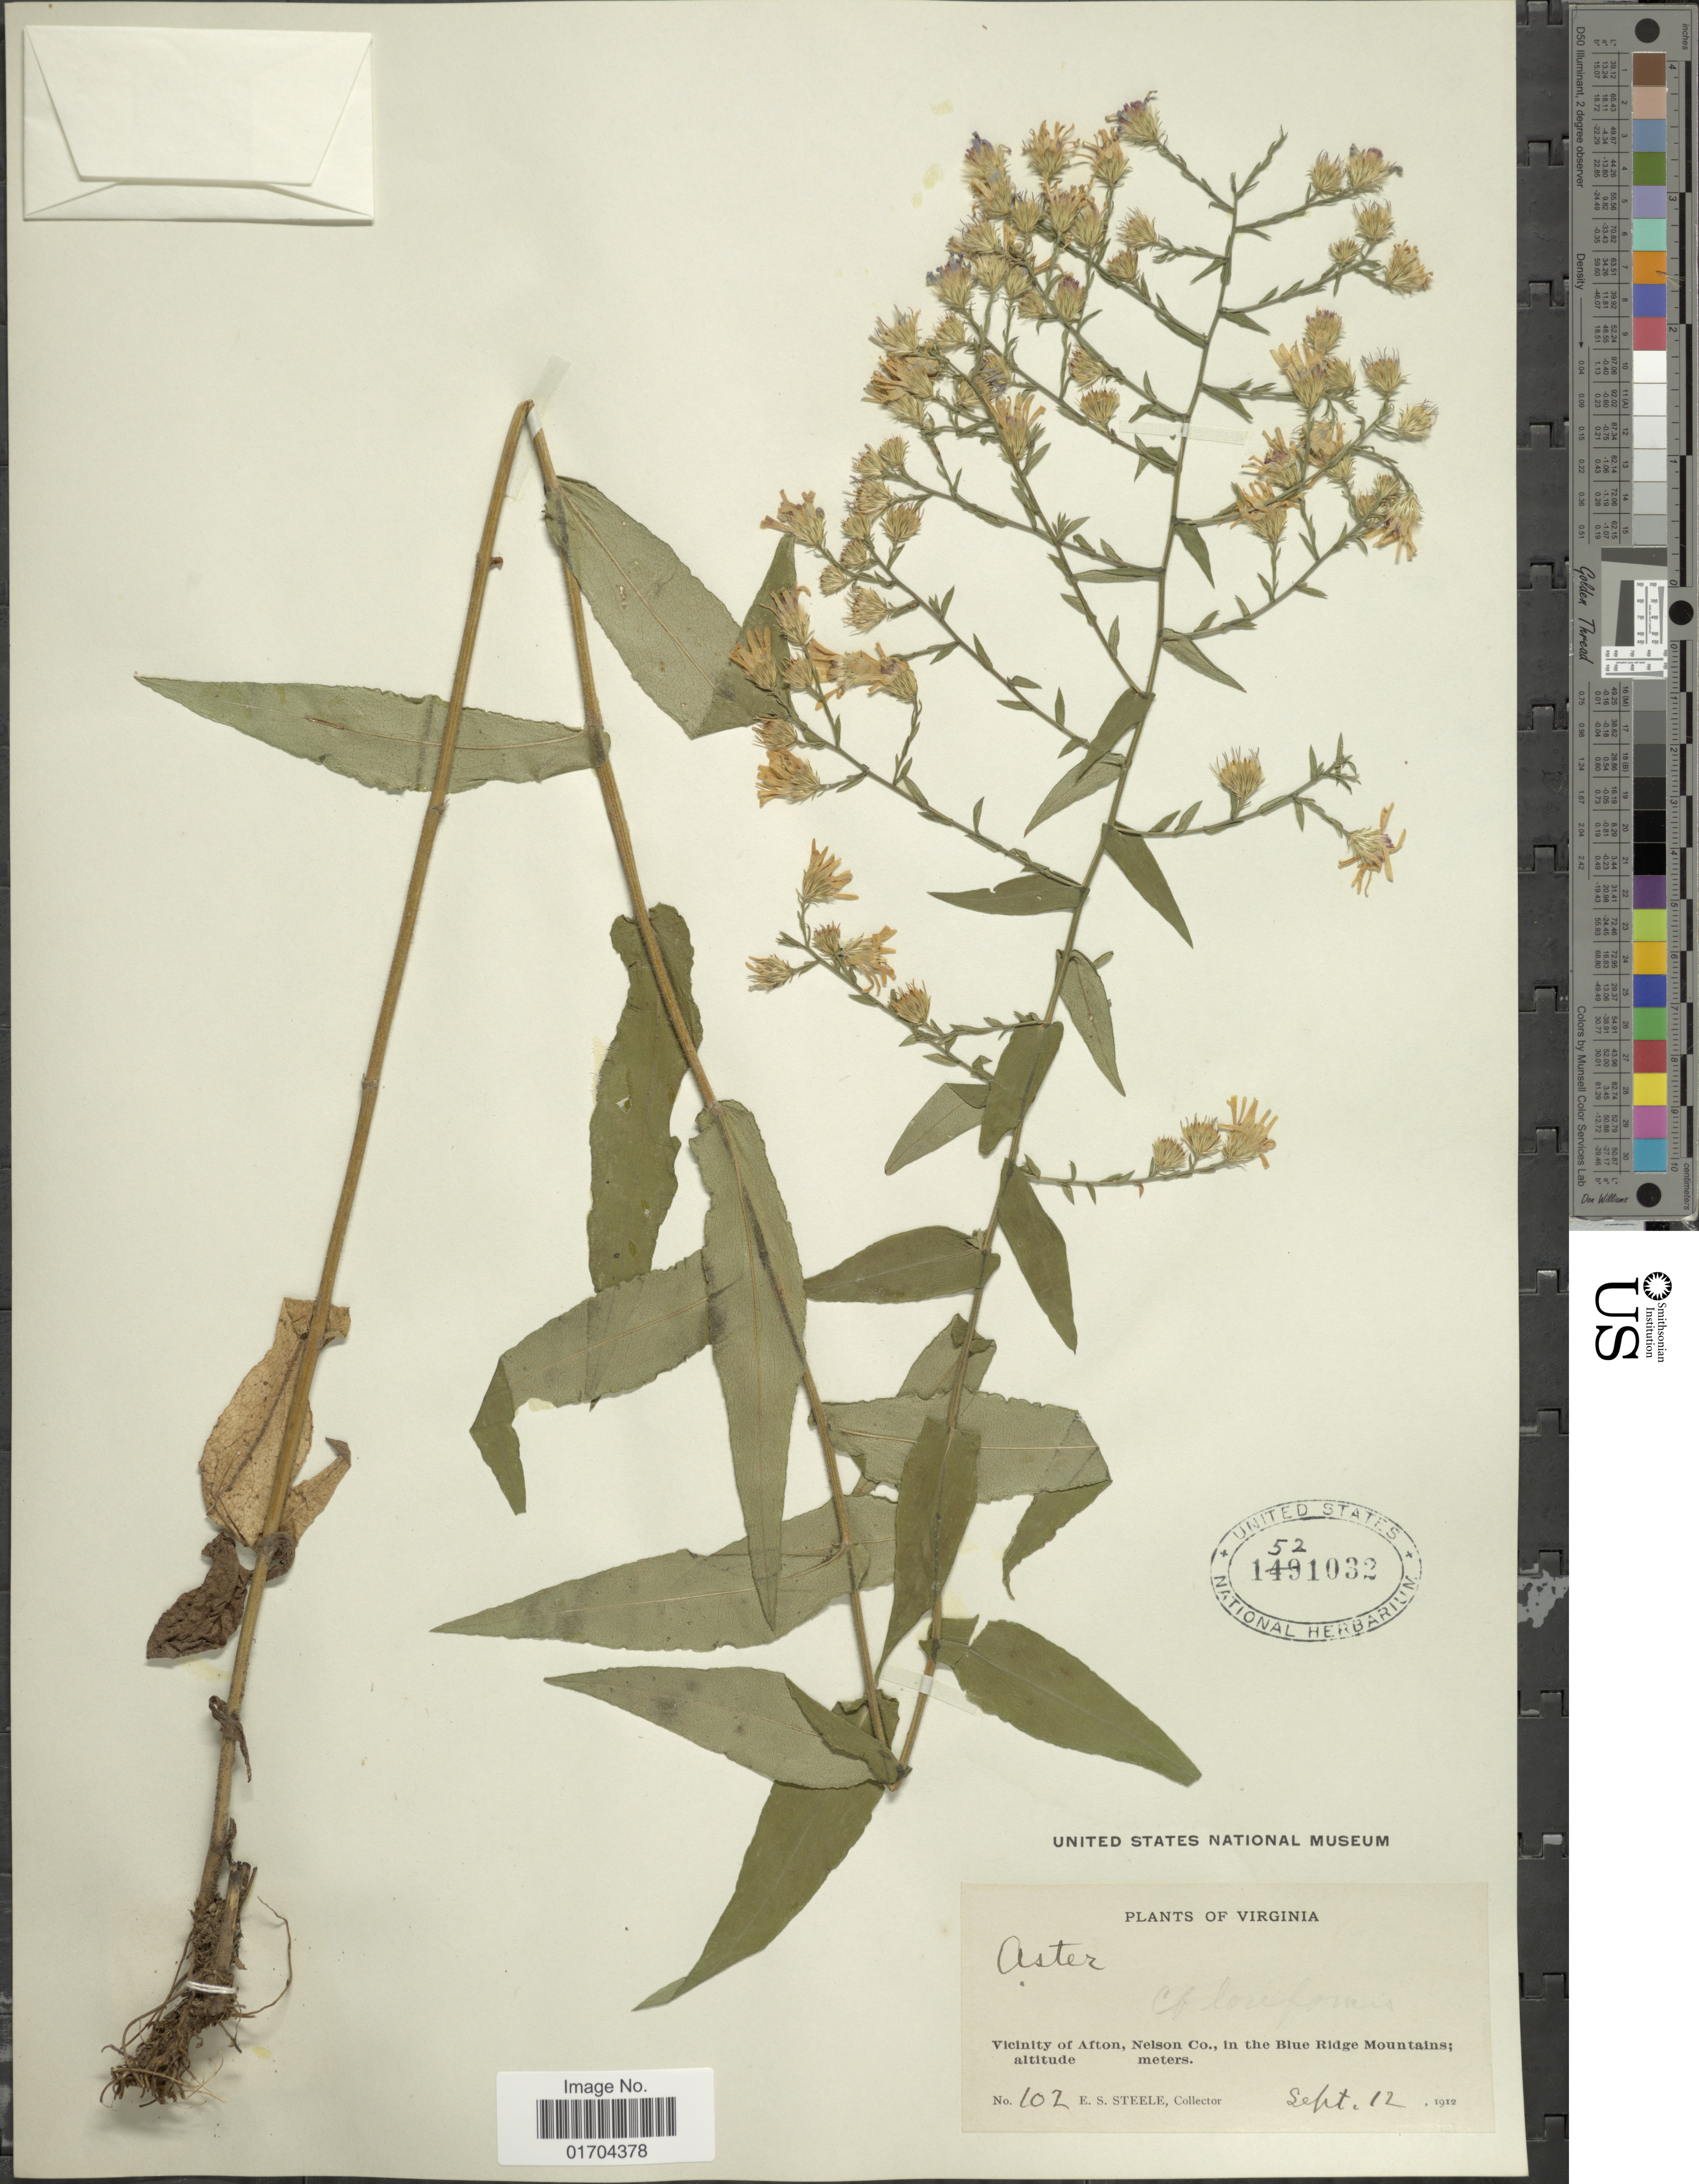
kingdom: Plantae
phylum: Tracheophyta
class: Magnoliopsida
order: Asterales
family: Asteraceae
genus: Symphyotrichum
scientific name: Symphyotrichum sp.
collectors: E. Steele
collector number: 102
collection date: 1912-09-12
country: United States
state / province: Virginia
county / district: Nelson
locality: Vicinity of Afton, Nelson Co., in the Blue Ridge Mountains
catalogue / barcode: US 1521032